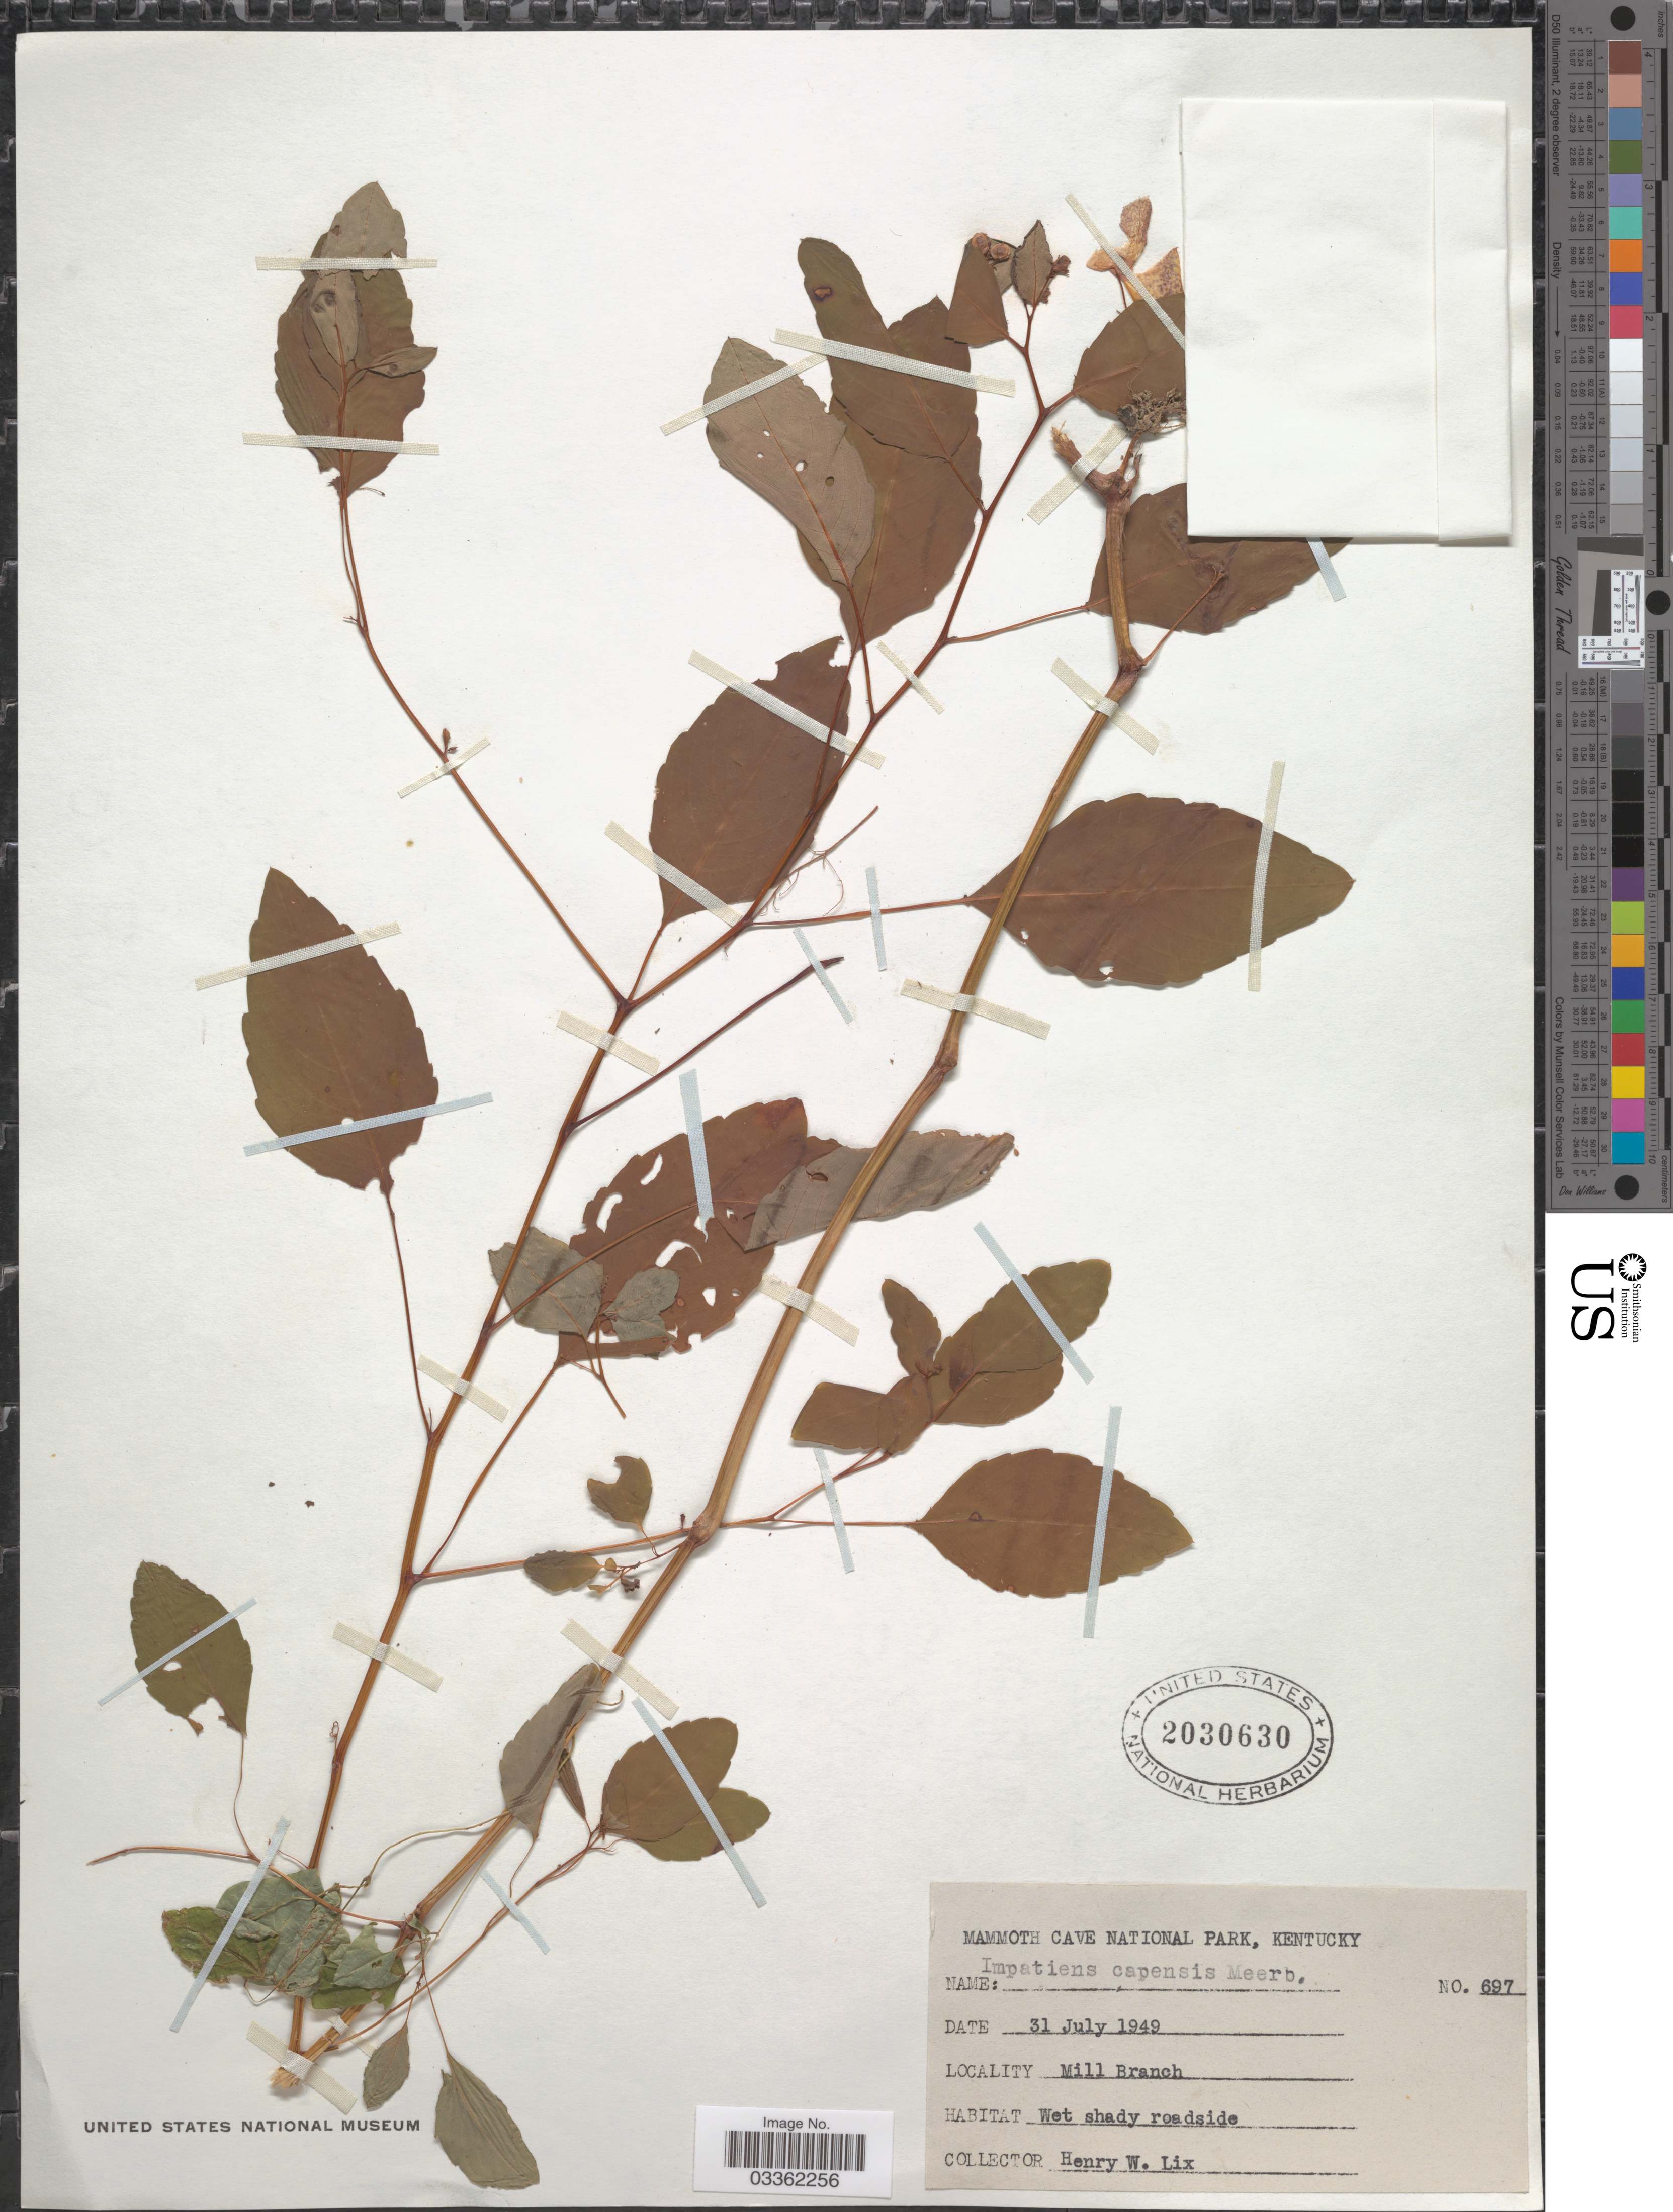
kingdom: Plantae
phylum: Tracheophyta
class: Magnoliopsida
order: Ericales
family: Balsaminaceae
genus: Impatiens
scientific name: Impatiens capensis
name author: Meerb.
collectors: H. W. Lix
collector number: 697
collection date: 1949-07-31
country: United States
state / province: Kentucky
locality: Mammoth Cave National Park, Mill Branch.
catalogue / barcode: US 2030630